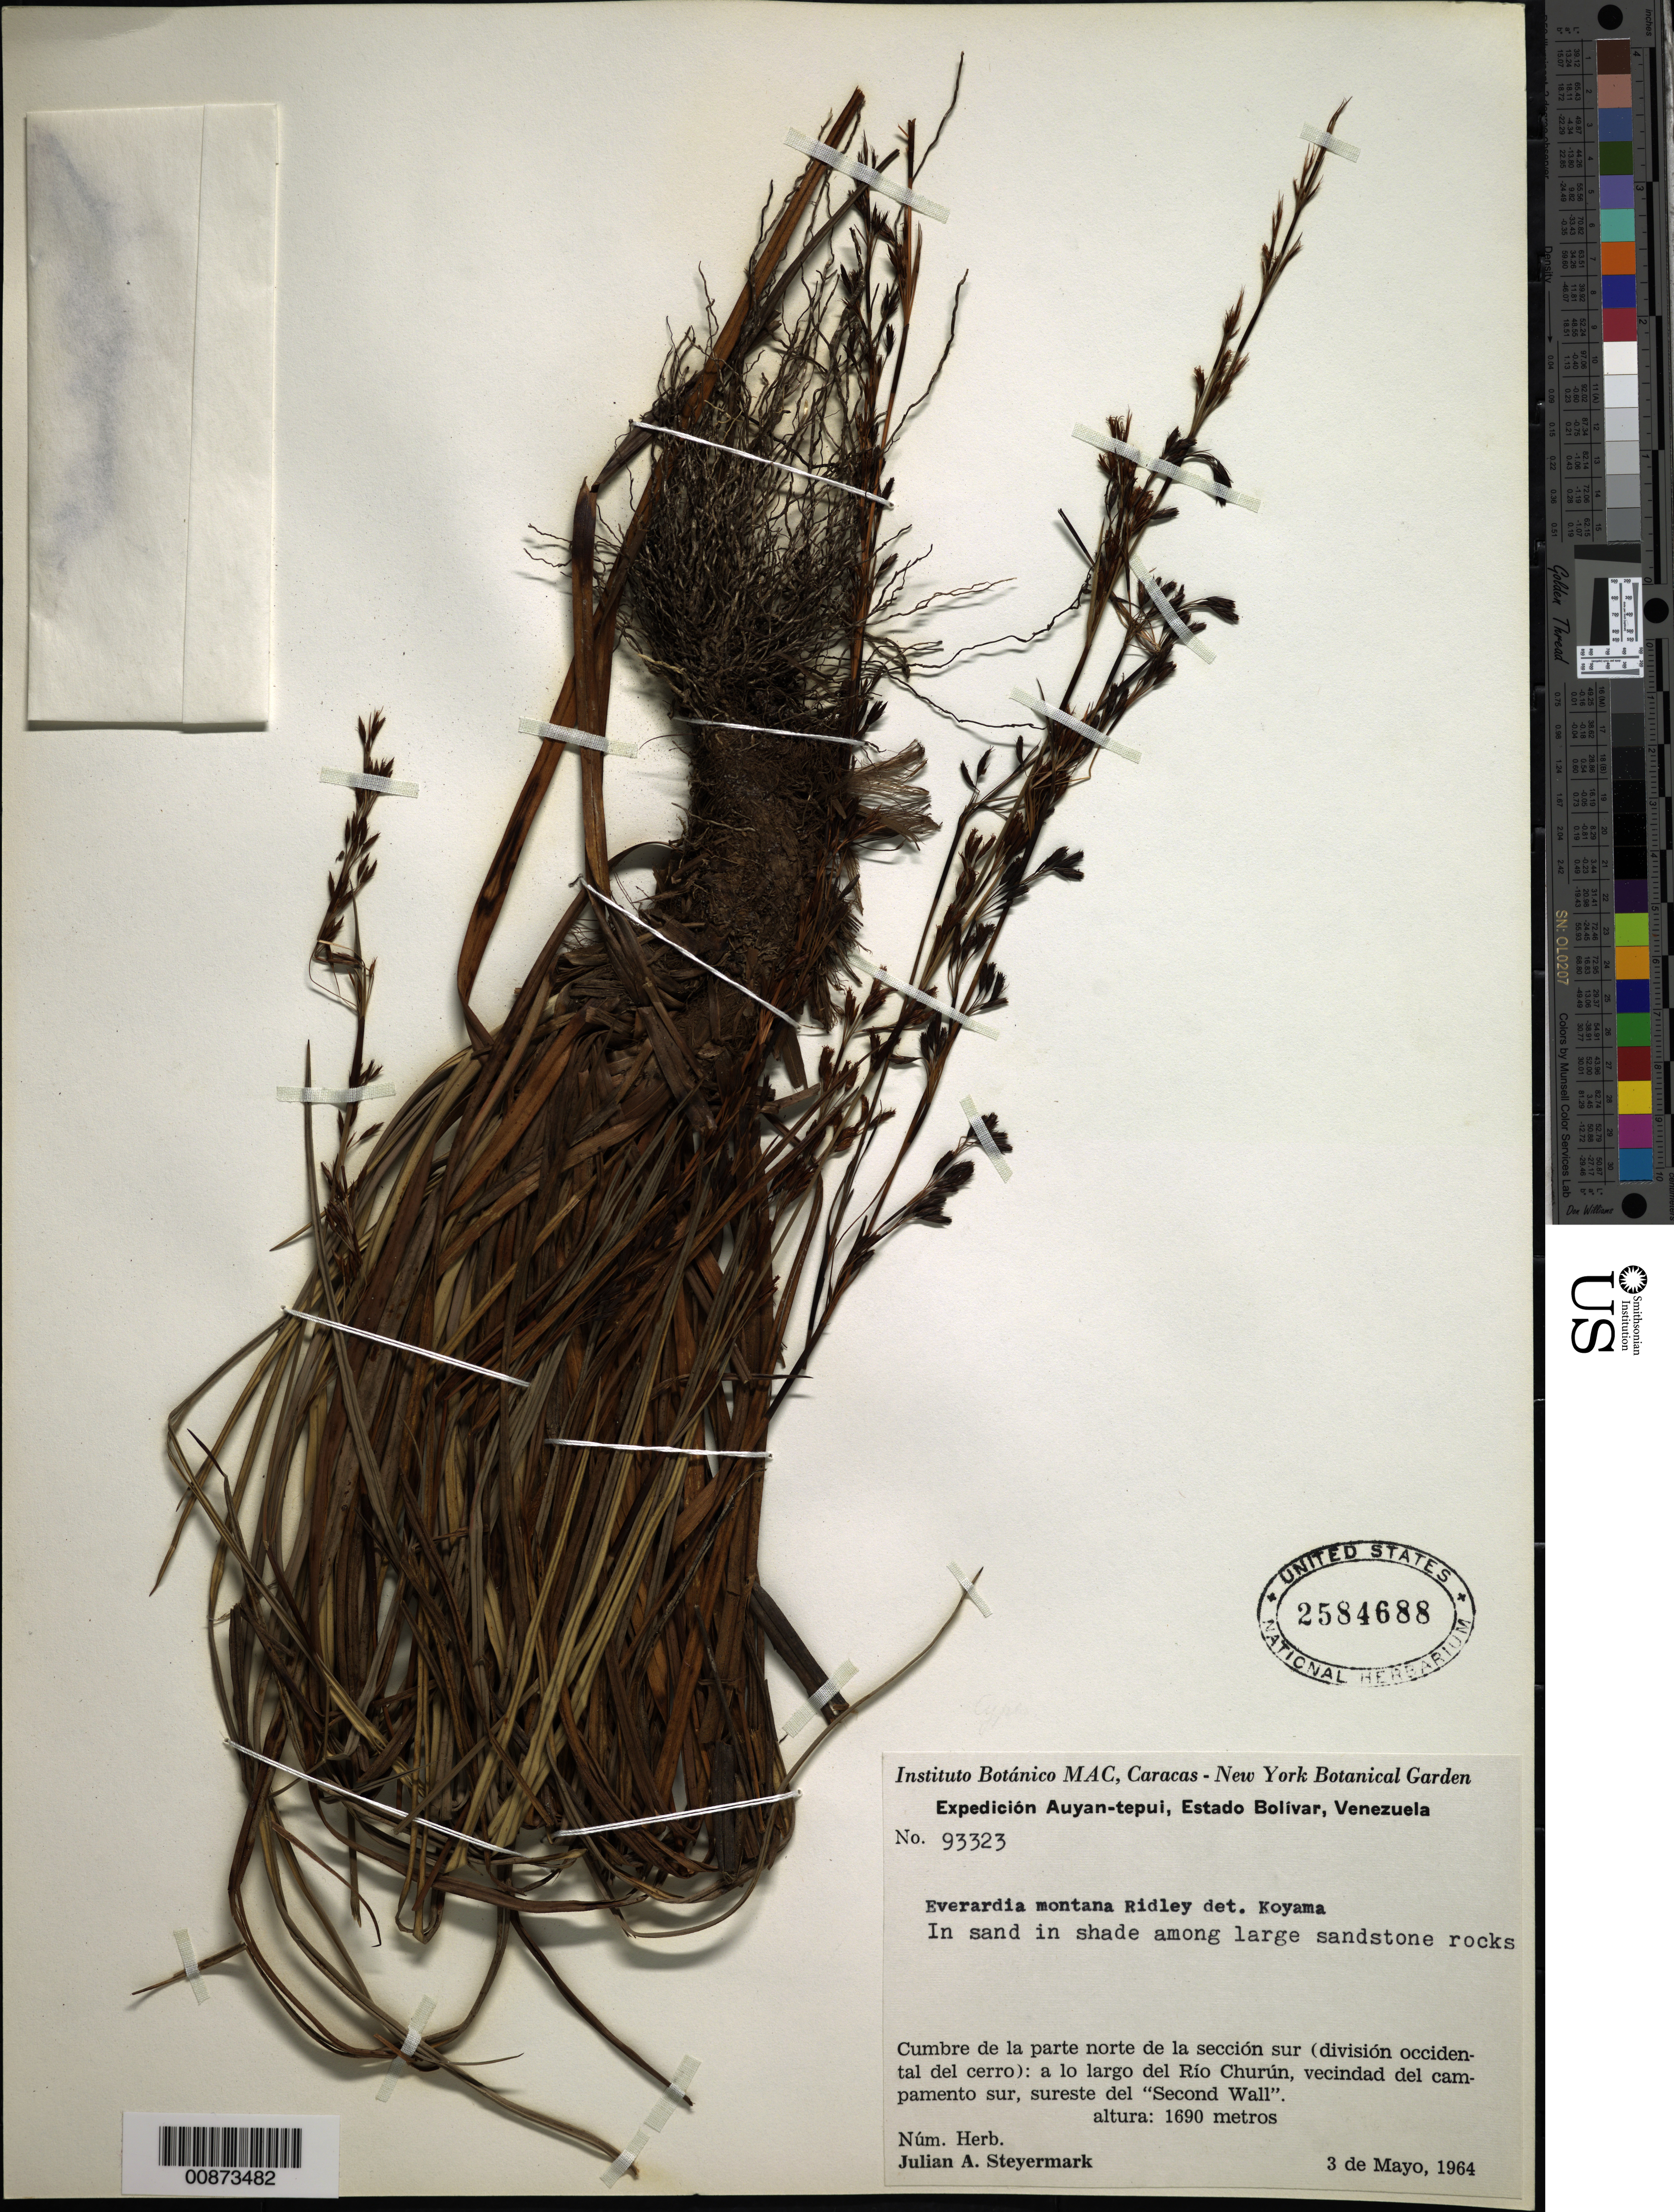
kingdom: Plantae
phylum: Tracheophyta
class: Liliopsida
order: Poales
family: Cyperaceae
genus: Cephalocarpus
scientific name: Cephalocarpus montanus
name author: (Ridley) S.M. Costa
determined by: Strong, Mark T., (BOT), Smithsonian Institution - National Museum of Natural History (UNITED STATES)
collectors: J. Steyermark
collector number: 93323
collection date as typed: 3-May-64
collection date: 1964-05-03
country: Venezuela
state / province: Bolívar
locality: Auyan-tepuí, Río Churún, campamento sur, sureste del "Second Wall"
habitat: In sand in shade among large sandstone rocks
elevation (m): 1690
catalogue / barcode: US 2584688